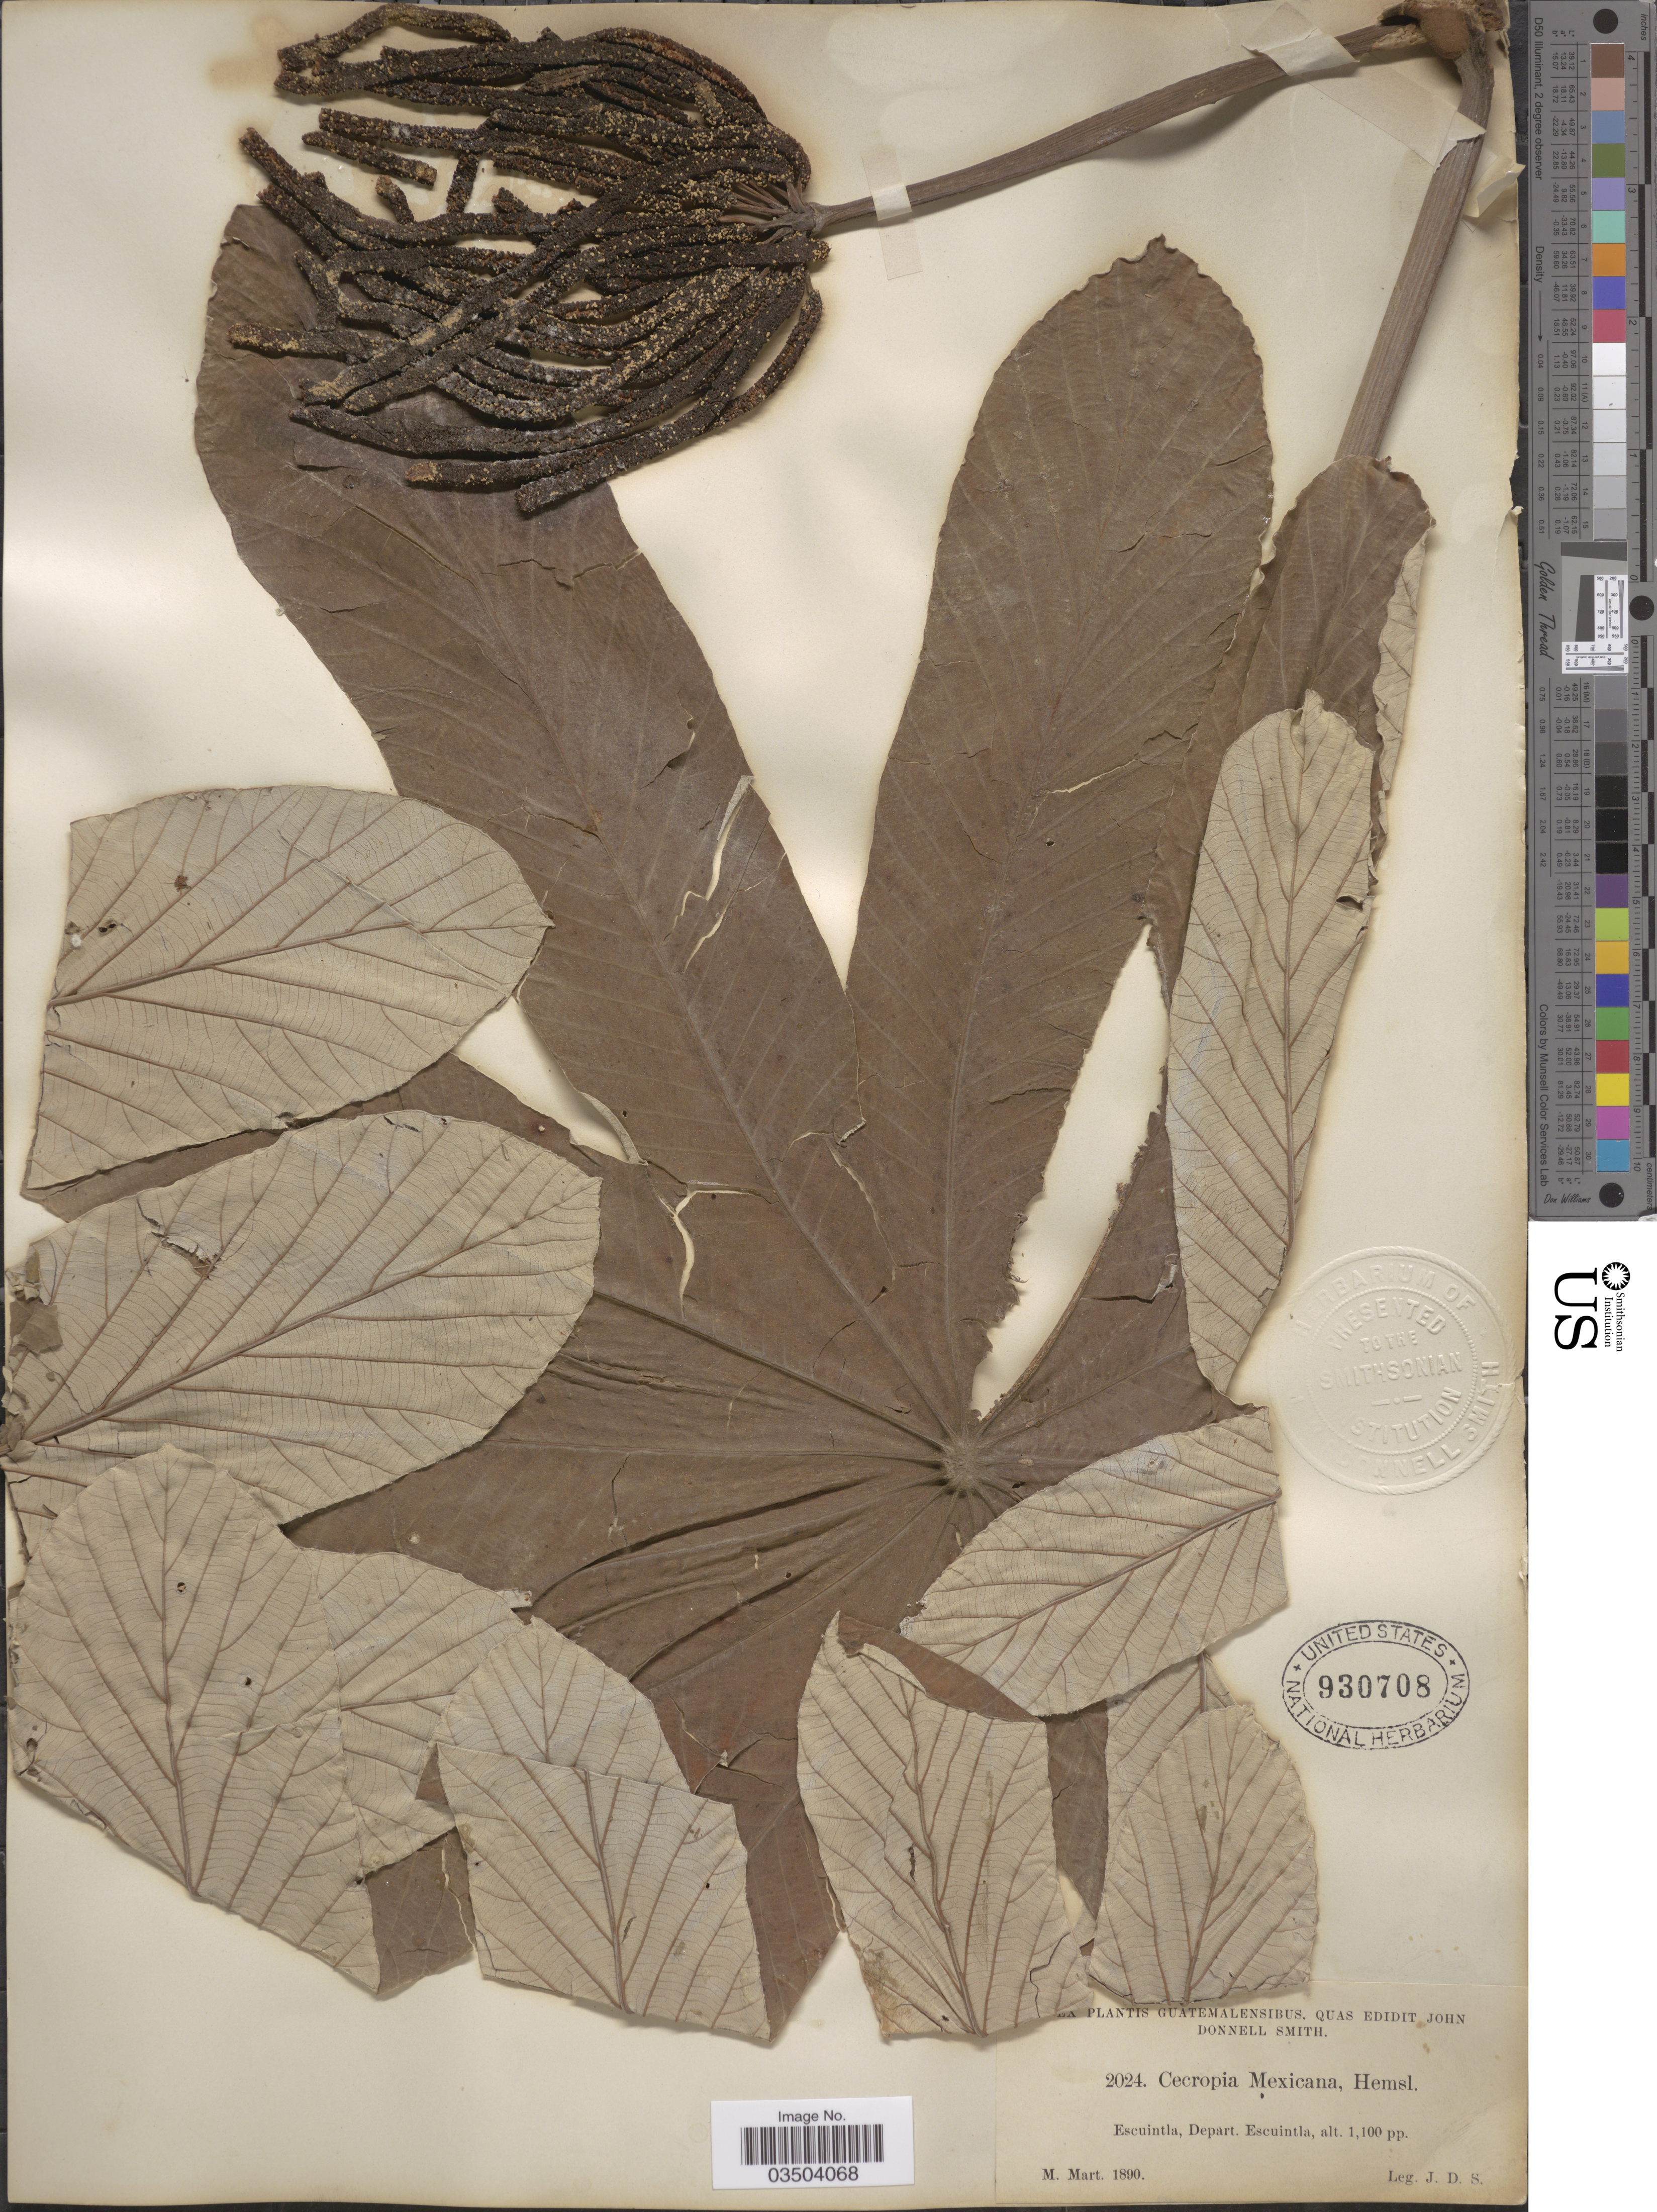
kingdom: Plantae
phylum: Tracheophyta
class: Magnoliopsida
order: Rosales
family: Urticaceae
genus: Cecropia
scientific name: Cecropia obtusifolia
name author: Bertol.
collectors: J. Donnell Smith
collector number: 2024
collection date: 1890-03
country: Guatemala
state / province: Escuintla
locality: Escuintla, Depart. Escuintla.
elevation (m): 335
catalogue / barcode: US 930708